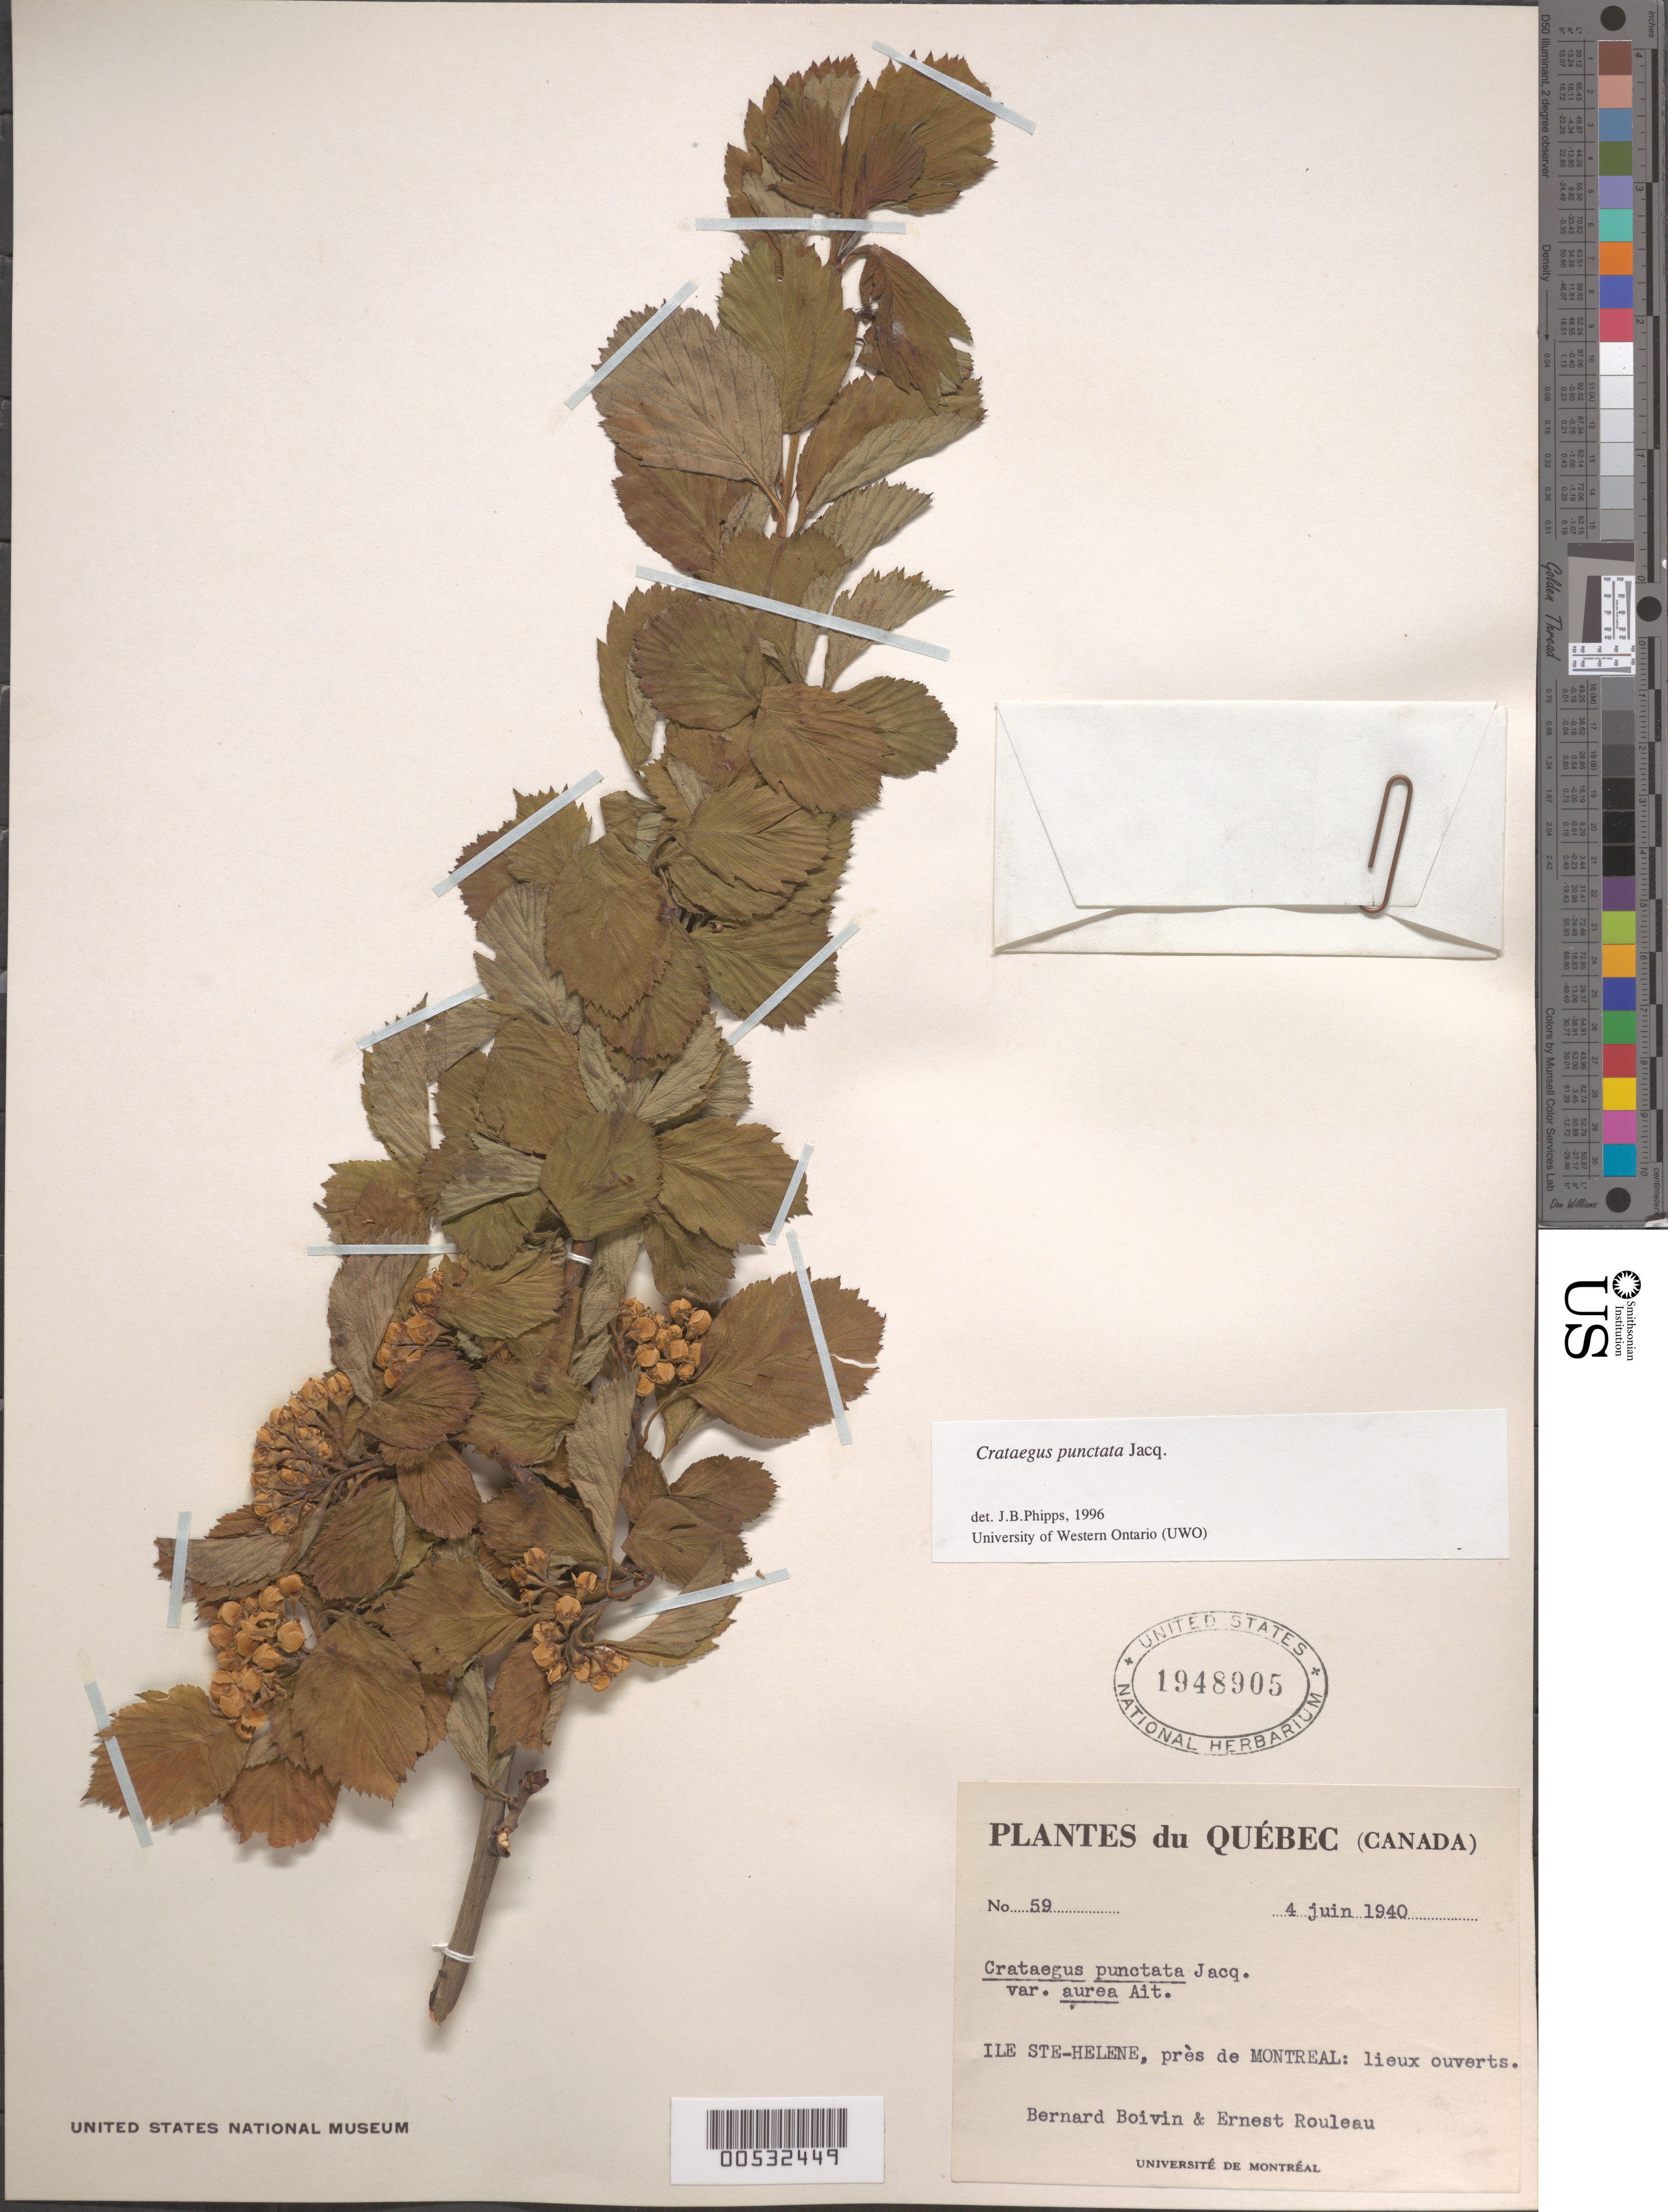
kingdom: Plantae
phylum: Tracheophyta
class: Magnoliopsida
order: Rosales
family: Rosaceae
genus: Crataegus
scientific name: Crataegus punctata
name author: Jacq.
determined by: Phipps, James B., (UWO), University of Western Ontario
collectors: J. R. B. Boivin & E. Rouleau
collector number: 59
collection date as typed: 04 Jun 1940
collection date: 1940-06-04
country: Canada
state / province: Quebec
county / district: Montréal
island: Ile Ste-Helene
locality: près de Montreal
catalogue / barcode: US 1948905